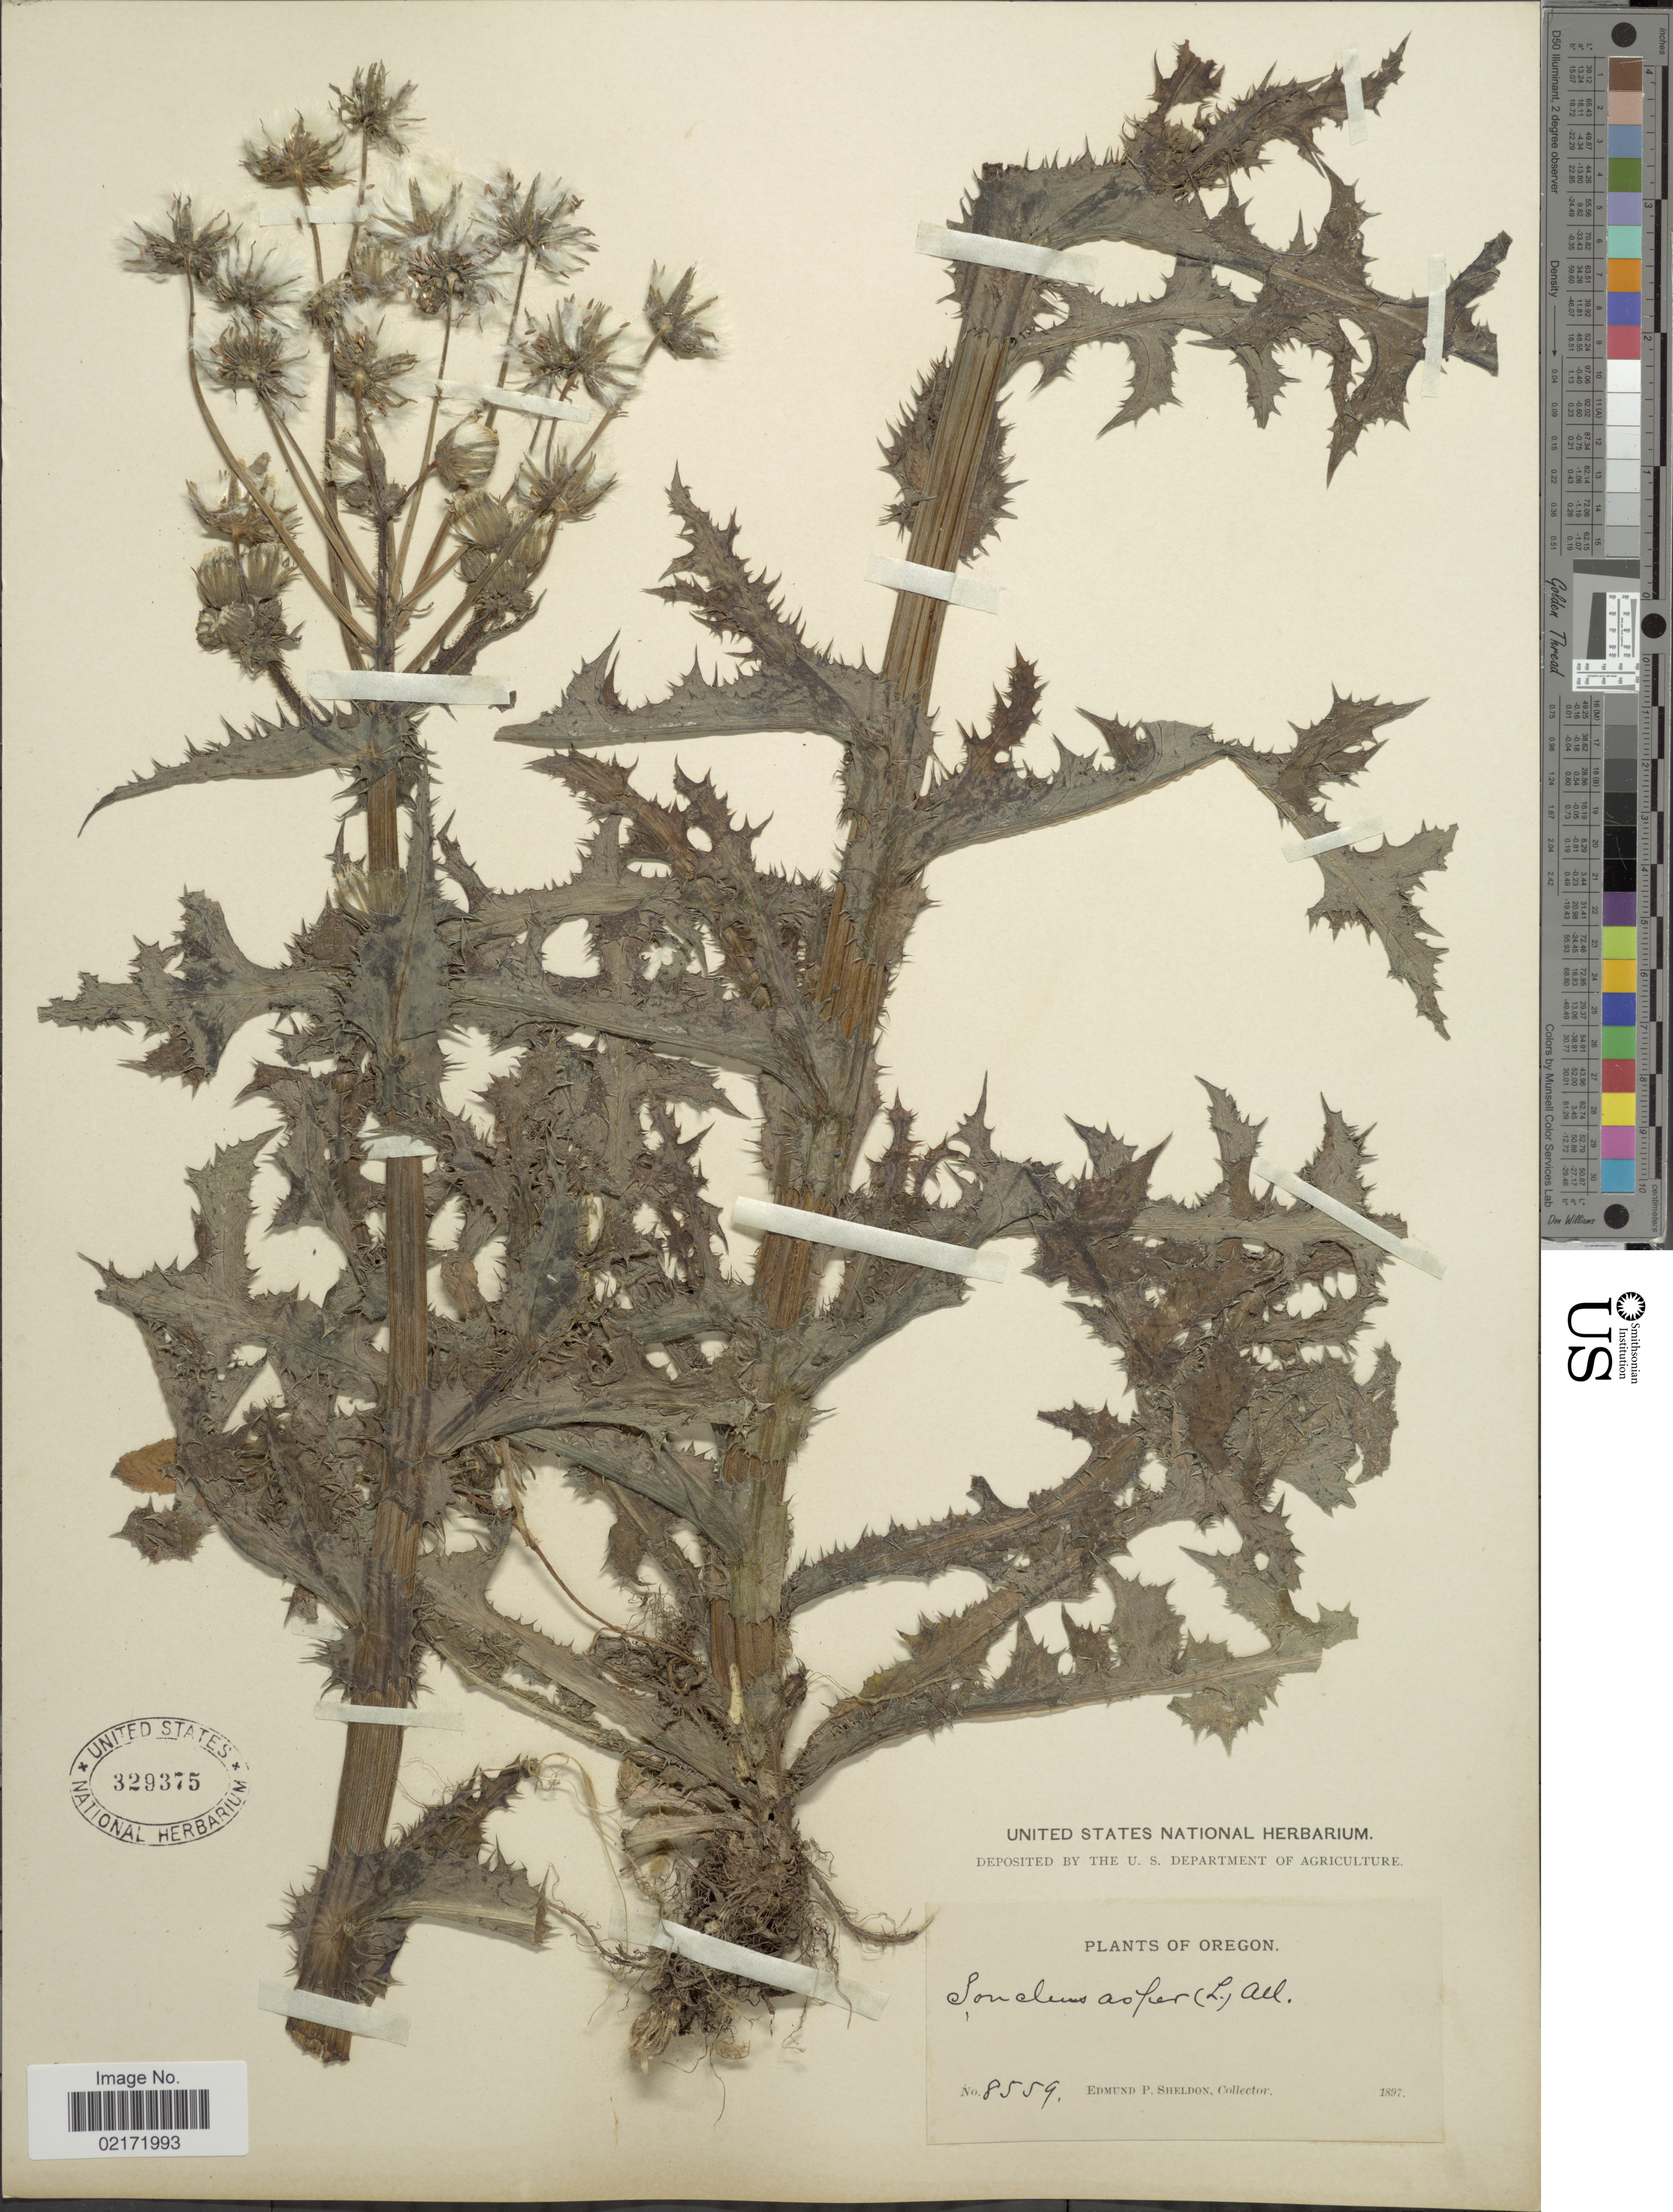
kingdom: Plantae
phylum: Tracheophyta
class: Magnoliopsida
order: Asterales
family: Asteraceae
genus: Sonchus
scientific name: Sonchus asper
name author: (L.) Hill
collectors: E. P. Sheldon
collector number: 8559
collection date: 1897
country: United States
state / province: Oregon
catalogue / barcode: US 329375